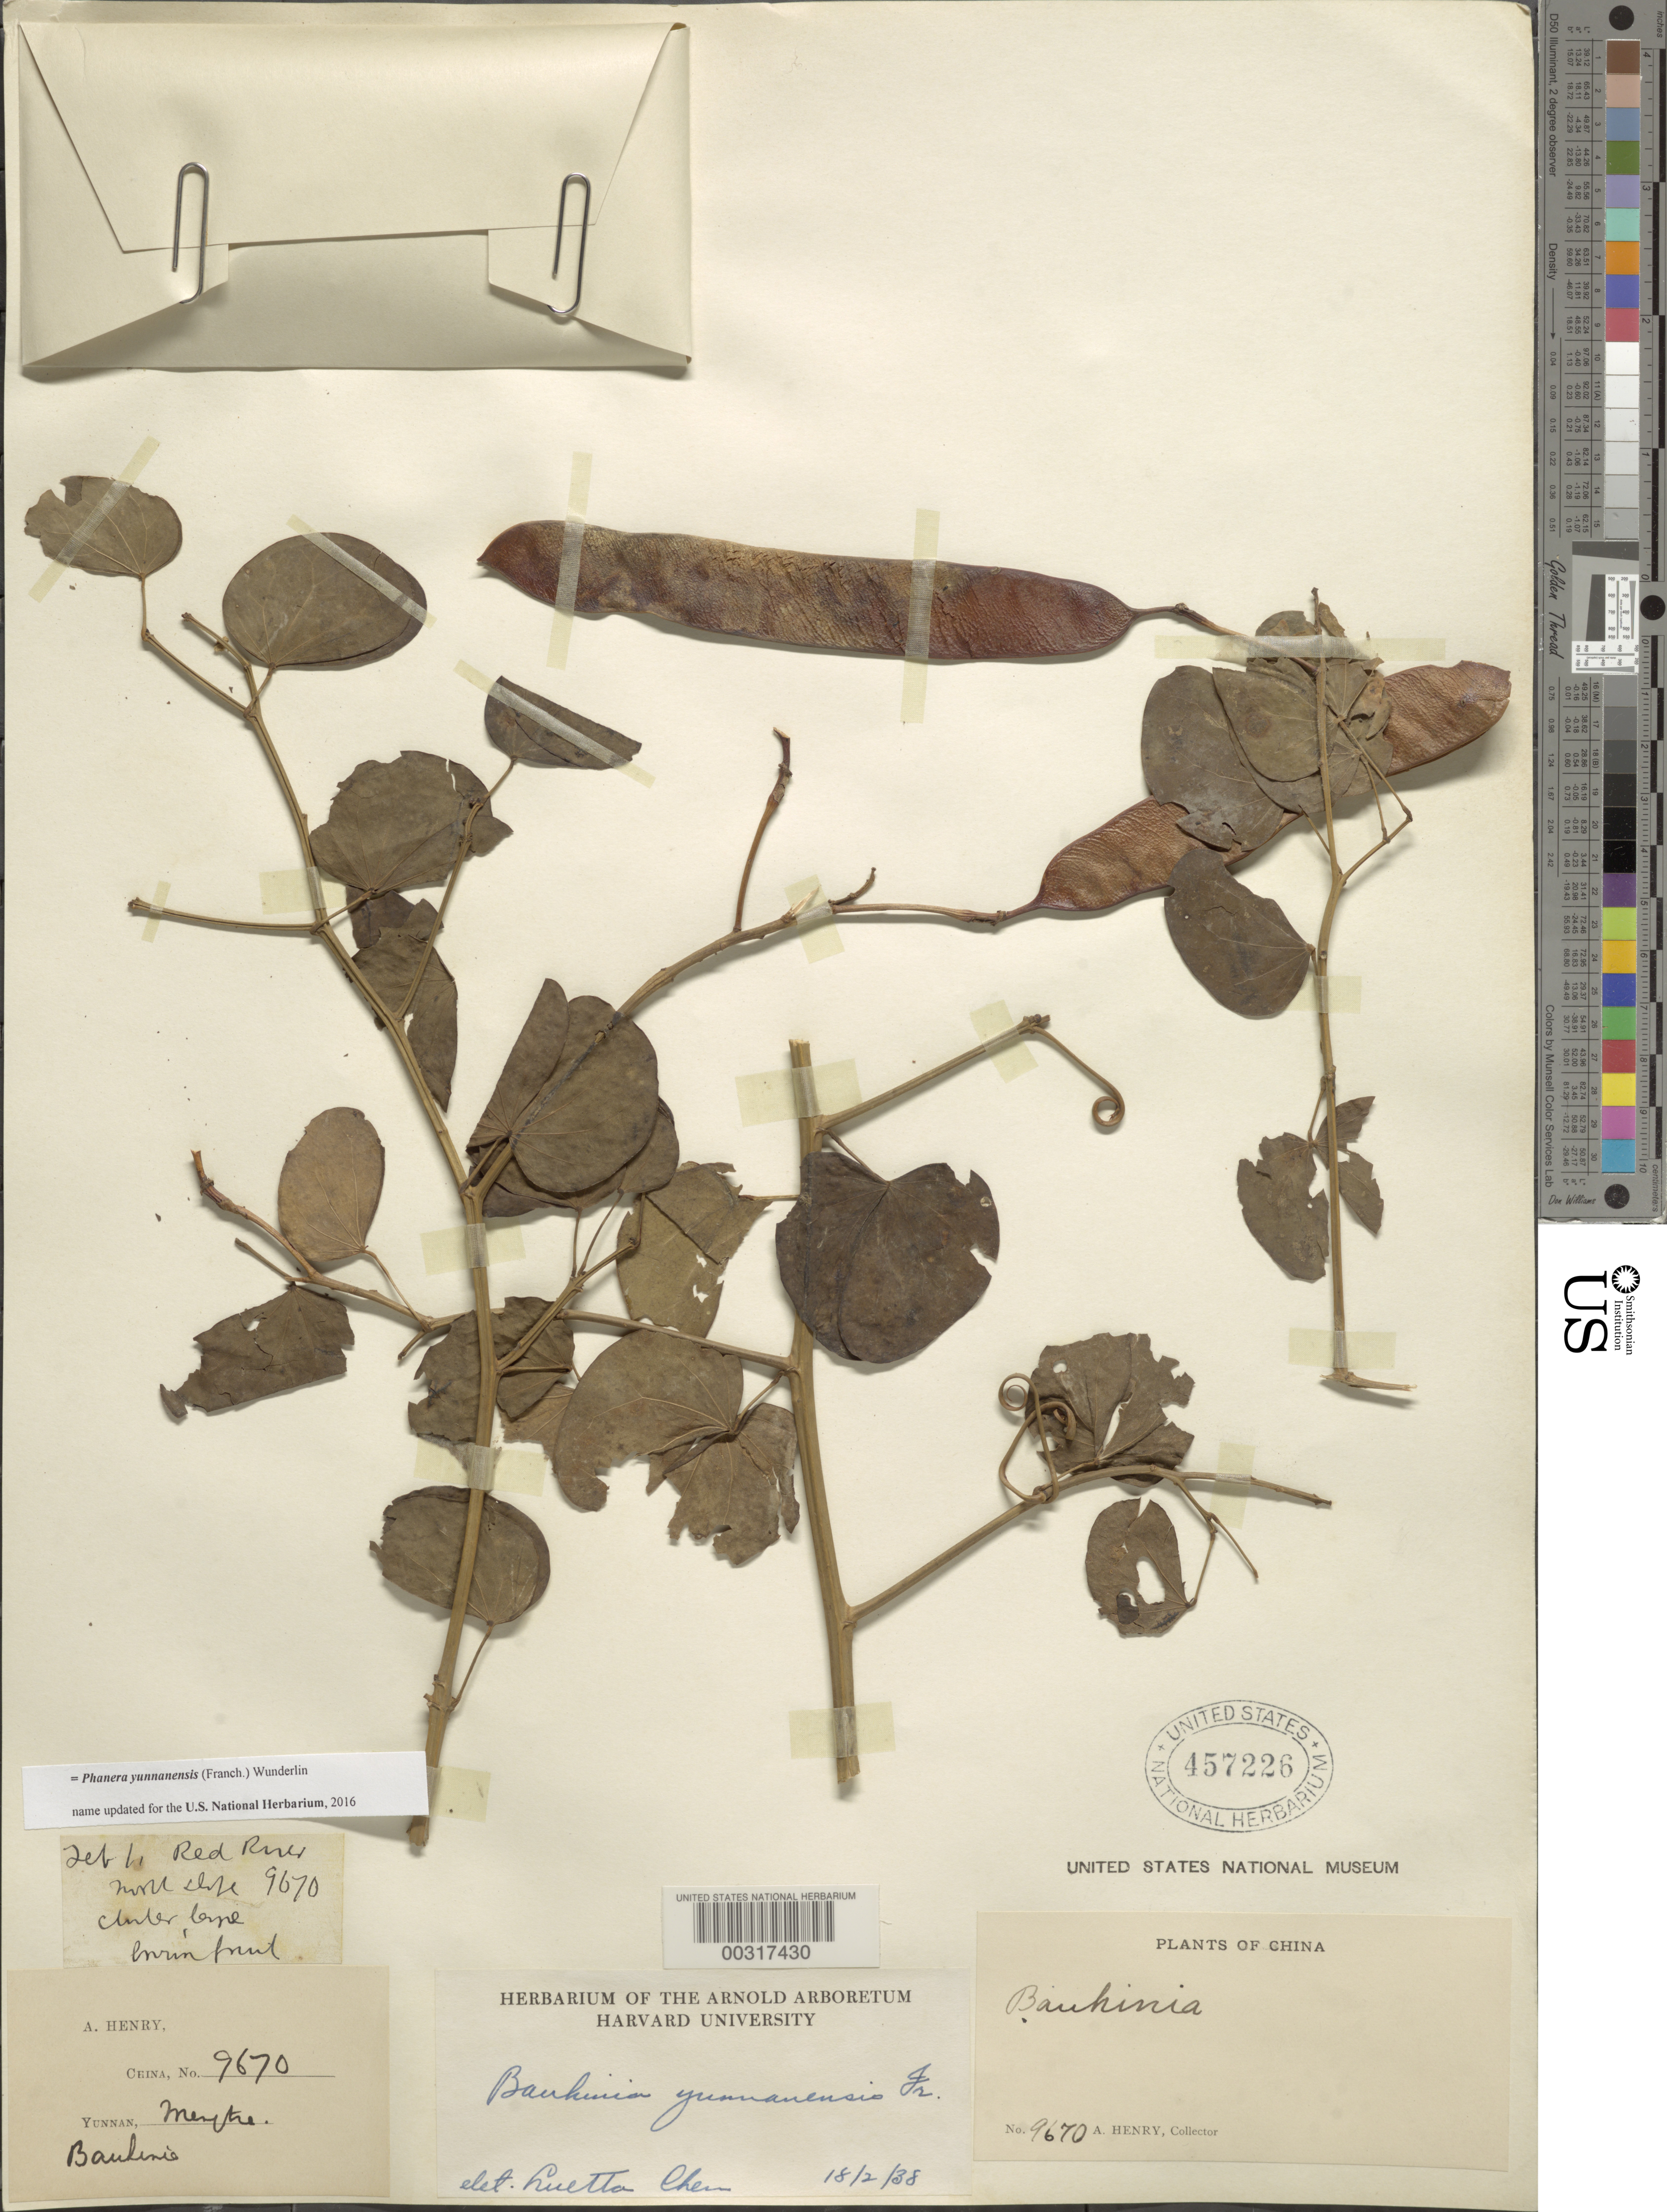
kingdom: Plantae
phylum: Tracheophyta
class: Magnoliopsida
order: Fabales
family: Fabaceae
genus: Phanera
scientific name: Phanera yunnanensis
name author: (Franch.) Wunderlin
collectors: A. Henry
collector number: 9670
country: China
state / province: Yunnan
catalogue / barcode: US 457226